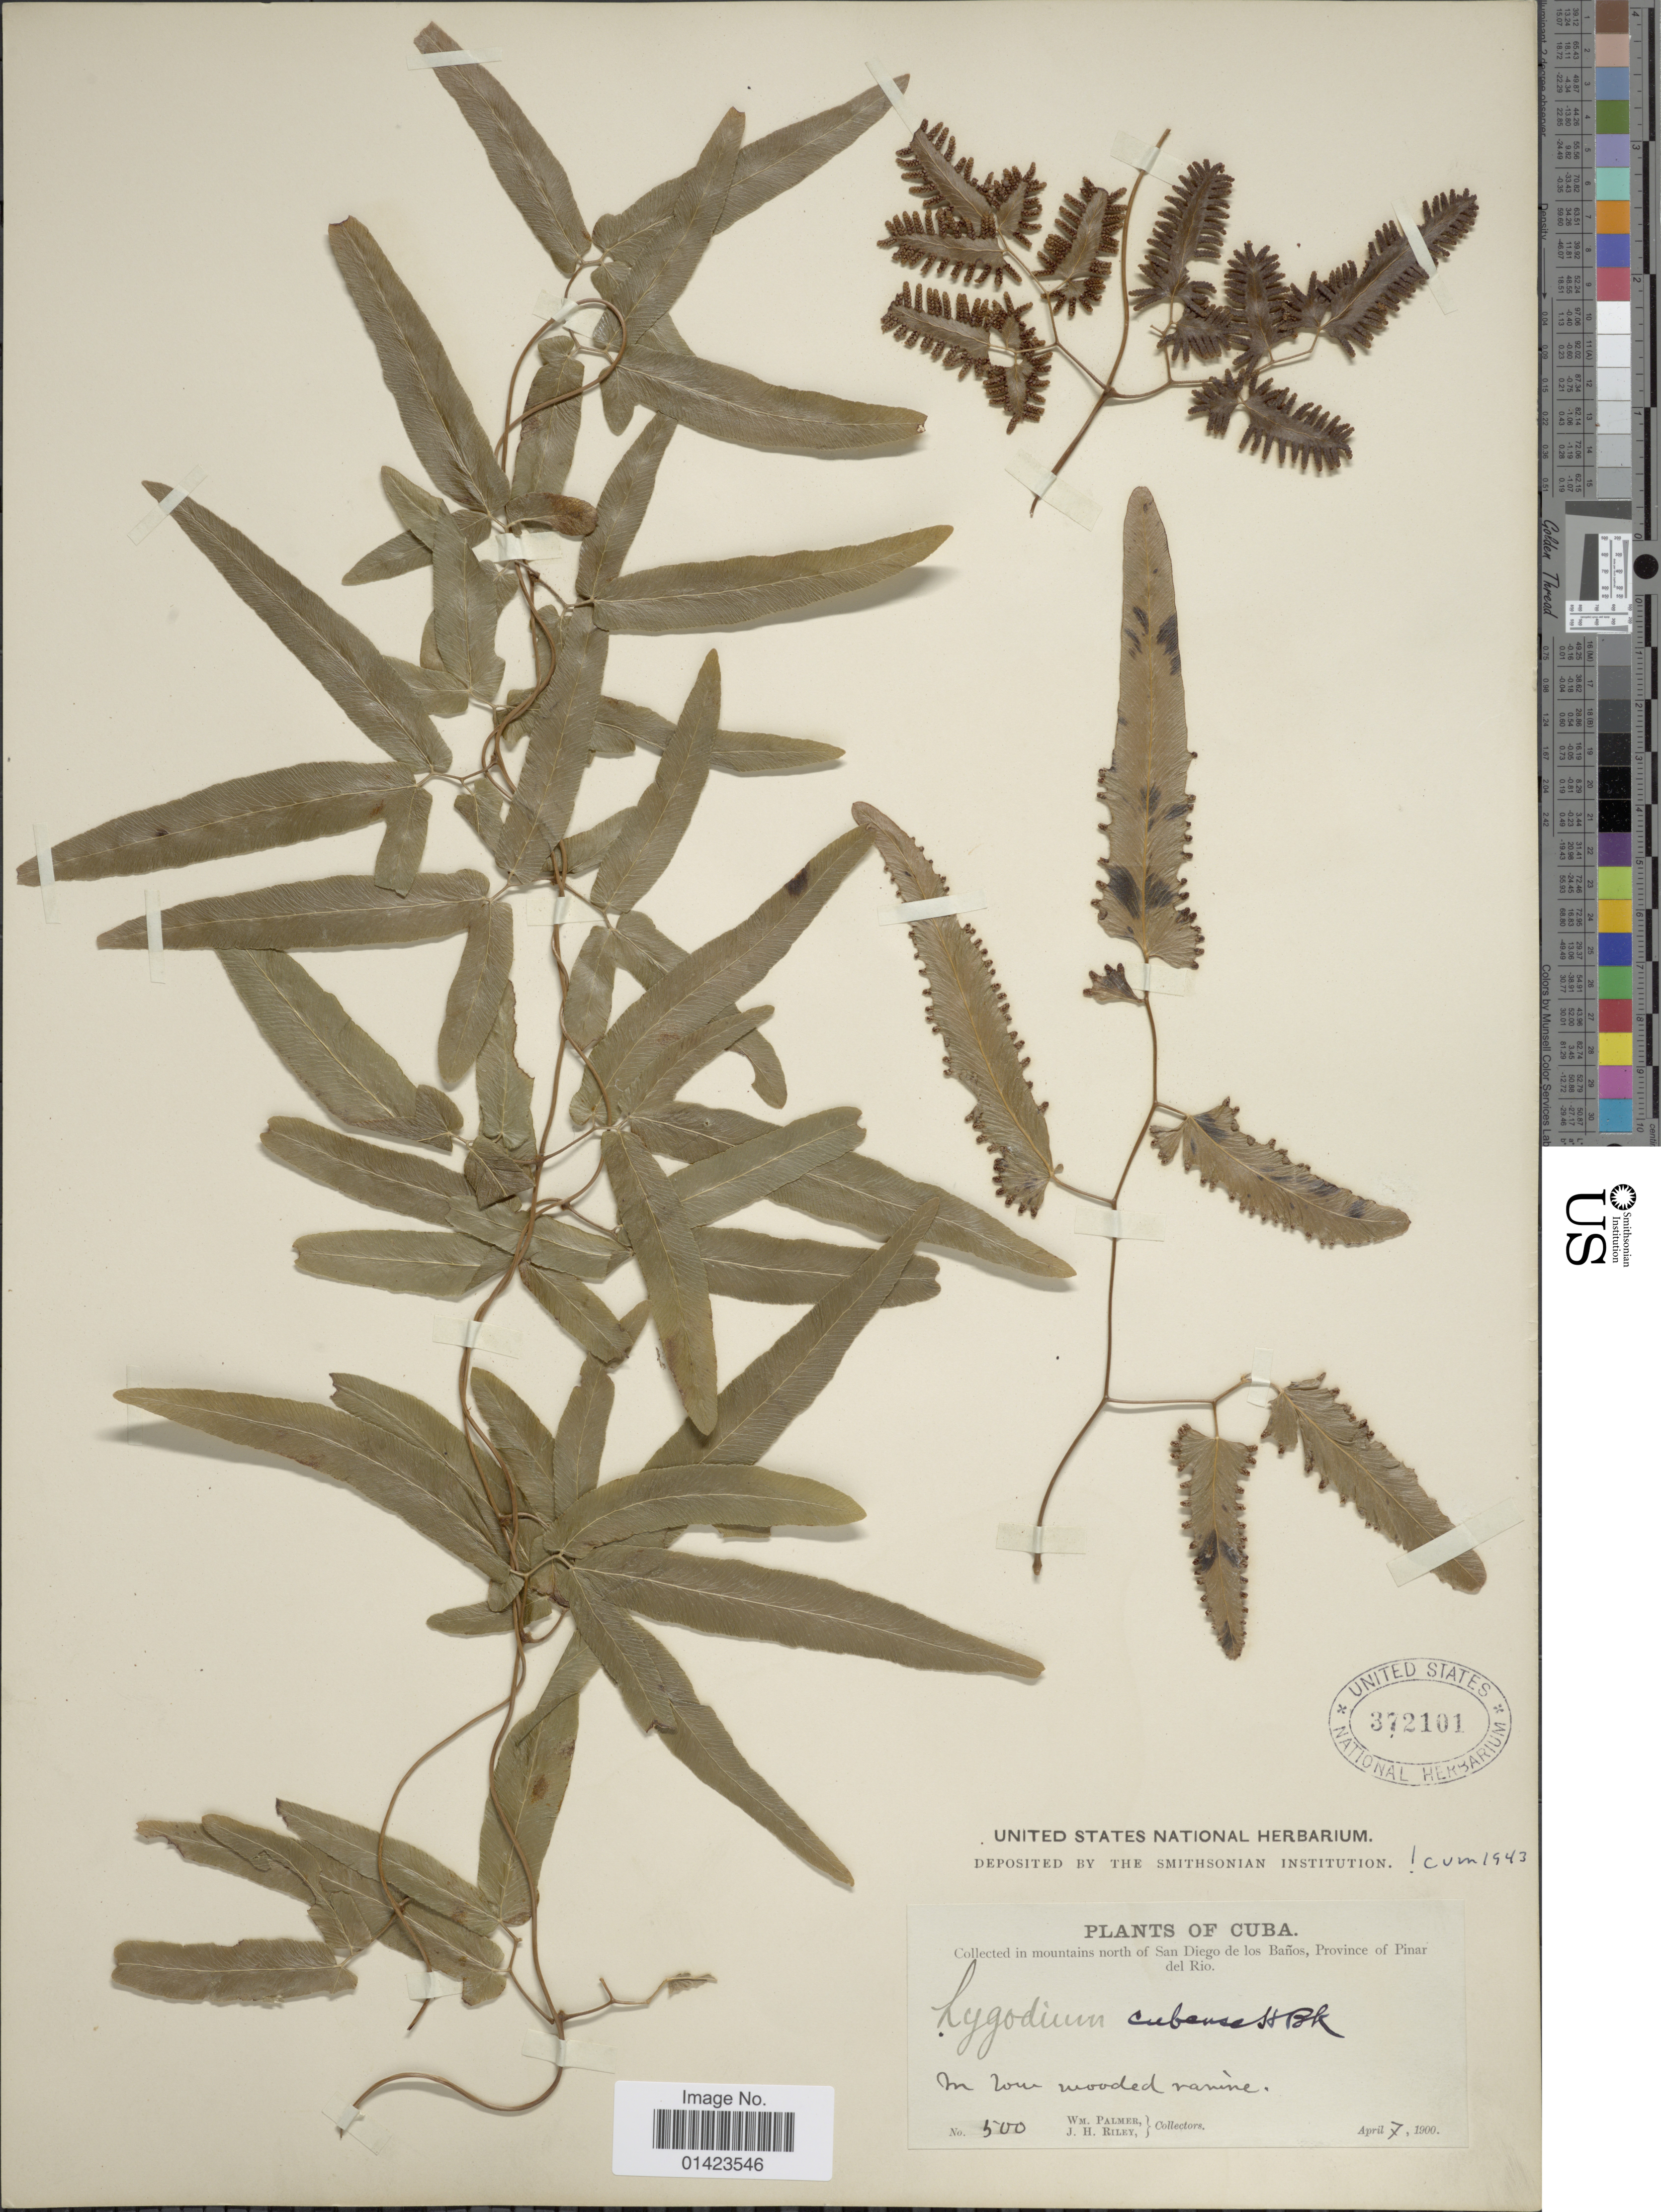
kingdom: Plantae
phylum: Tracheophyta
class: Polypodiopsida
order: Schizaeales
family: Lygodiaceae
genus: Lygodium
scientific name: Lygodium cubense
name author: Kunth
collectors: W. Palmer & J. H. Riley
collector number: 500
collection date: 1900-04-07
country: Cuba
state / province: Pinar del Río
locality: Mountains north of San Diego de los Banos, province of Pinar del Rio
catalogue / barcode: US 372101